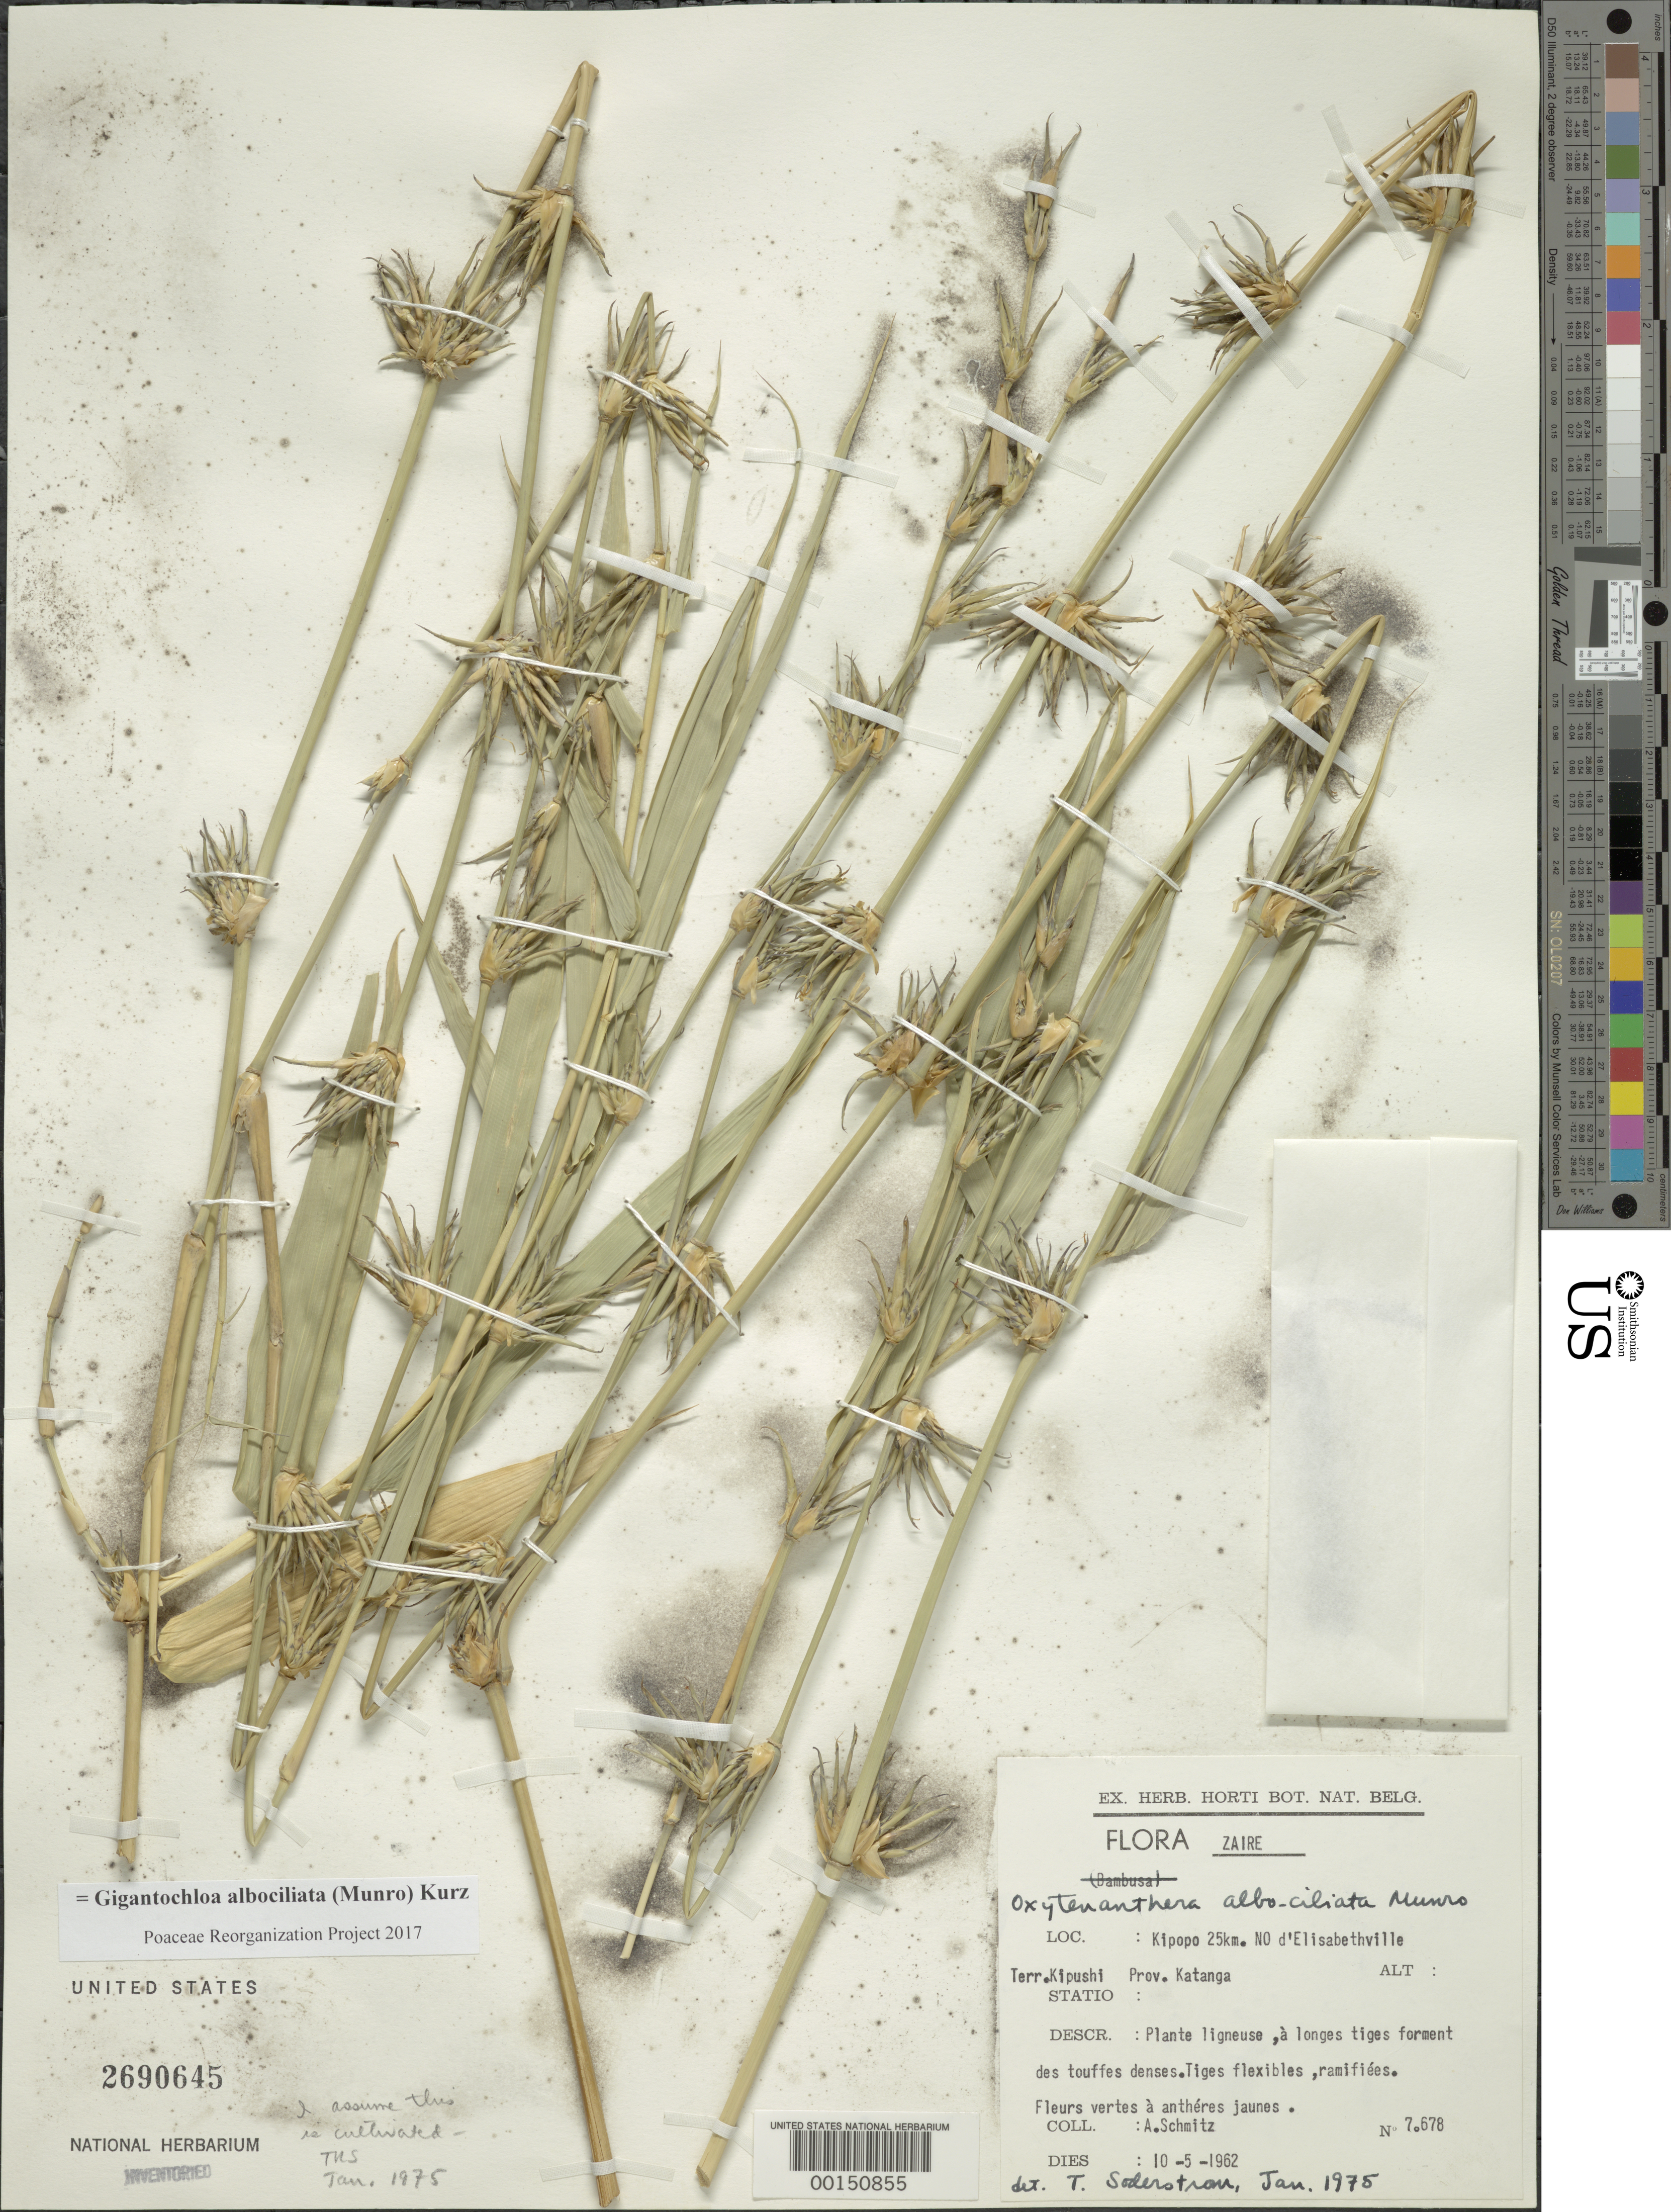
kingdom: Plantae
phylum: Tracheophyta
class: Liliopsida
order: Poales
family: Poaceae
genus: Gigantochloa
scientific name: Gigantochloa albociliata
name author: (Munro) Kurz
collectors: A. Schmitz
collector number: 7678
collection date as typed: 10 May 1962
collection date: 1962-05-10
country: Congo, Democratic Republic of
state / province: Haut-Katanga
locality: Kipushi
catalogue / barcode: US 2690645